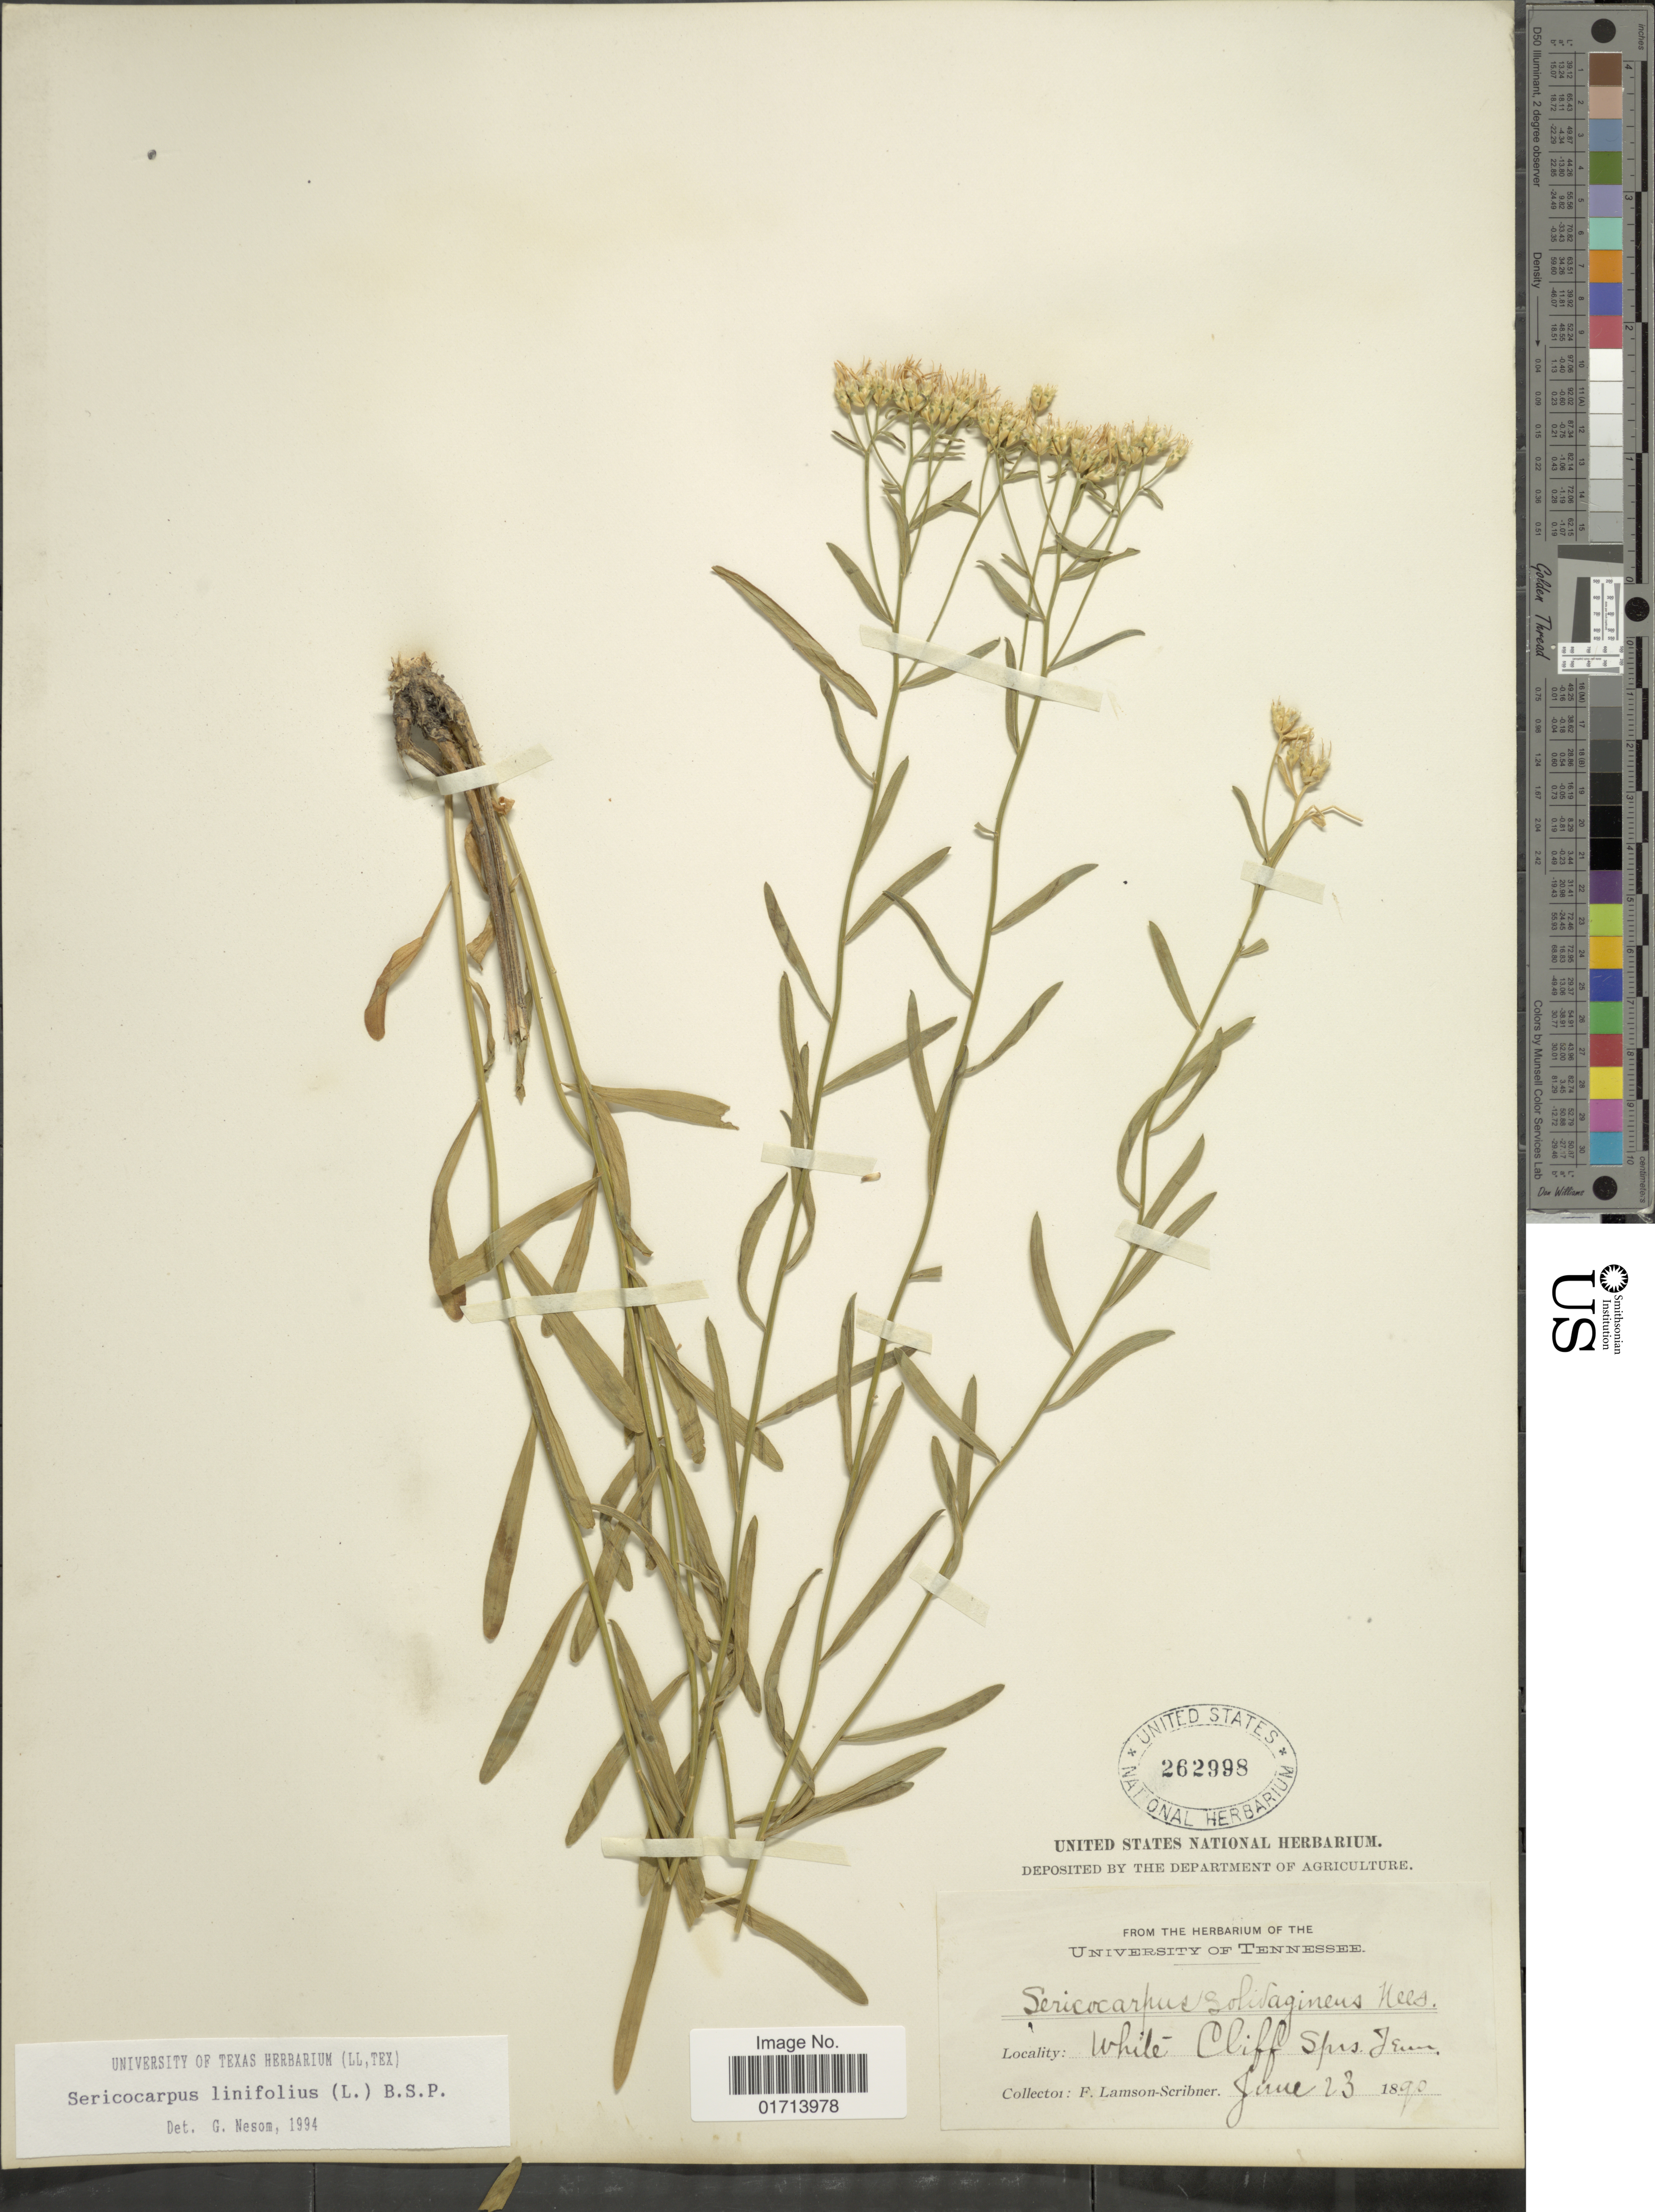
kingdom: Plantae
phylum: Tracheophyta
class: Magnoliopsida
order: Asterales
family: Asteraceae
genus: Sericocarpus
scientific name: Sericocarpus linifolius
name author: (L.) Britton, Stearns & Poggenb.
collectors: F. Lamson-Scribner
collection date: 1890-06-23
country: United States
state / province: Tennessee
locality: White- Cliff Sprs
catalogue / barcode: US 262998